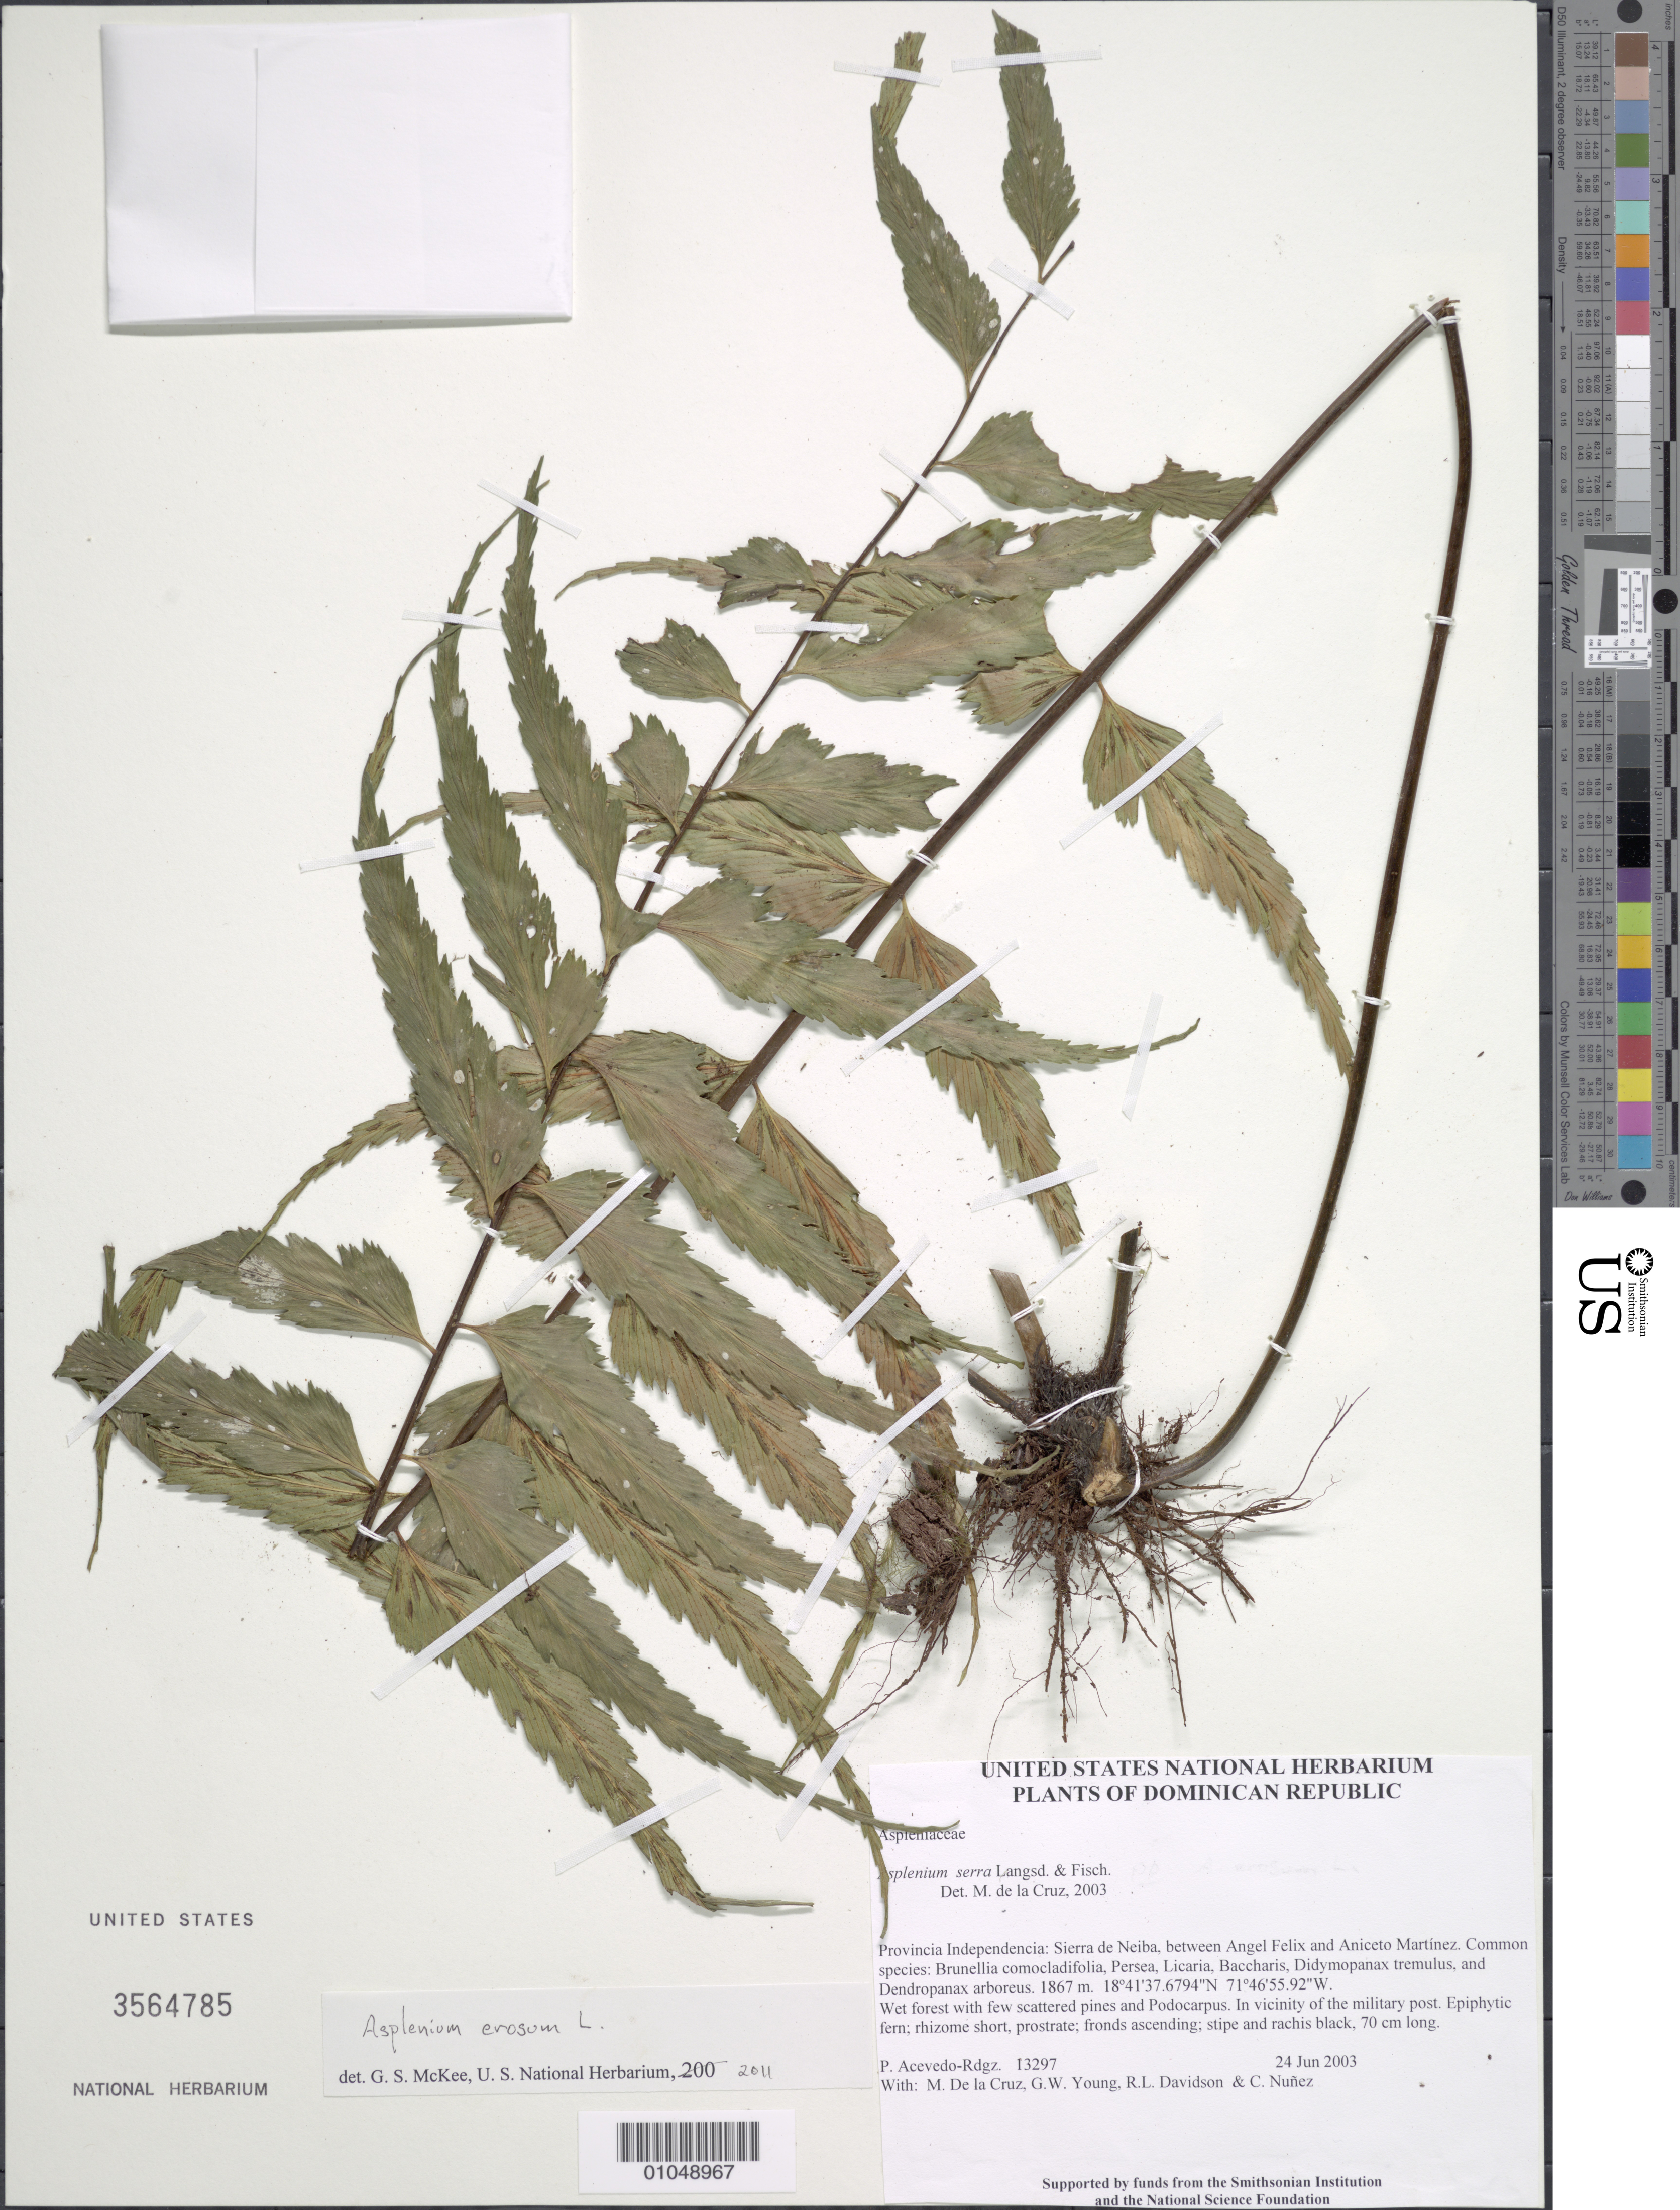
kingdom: Plantae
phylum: Tracheophyta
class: Polypodiopsida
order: Polypodiales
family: Aspleniaceae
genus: Asplenium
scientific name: Asplenium erosum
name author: L.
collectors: P. Acevedo-Rodr., M. de la Cruz, J. Rawlins, G. Young, R. Davidson & C. Nunez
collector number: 13297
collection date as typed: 24 Jun 2003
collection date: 2003-06-24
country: Dominican Republic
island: Hispaniola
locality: Provincia Independencia: Sierra de Neiba, between Angel Felix and Aniceto Martínez. Common species: Brunellia comocladifolia, Persea, Licaria, Baccharis, Didymopanax tremulus, and Dendropanax arboreus.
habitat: Wet forest with few scattered pines and Podocarpus. In vicinity of the military post.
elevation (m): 1867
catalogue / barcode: US 3564785